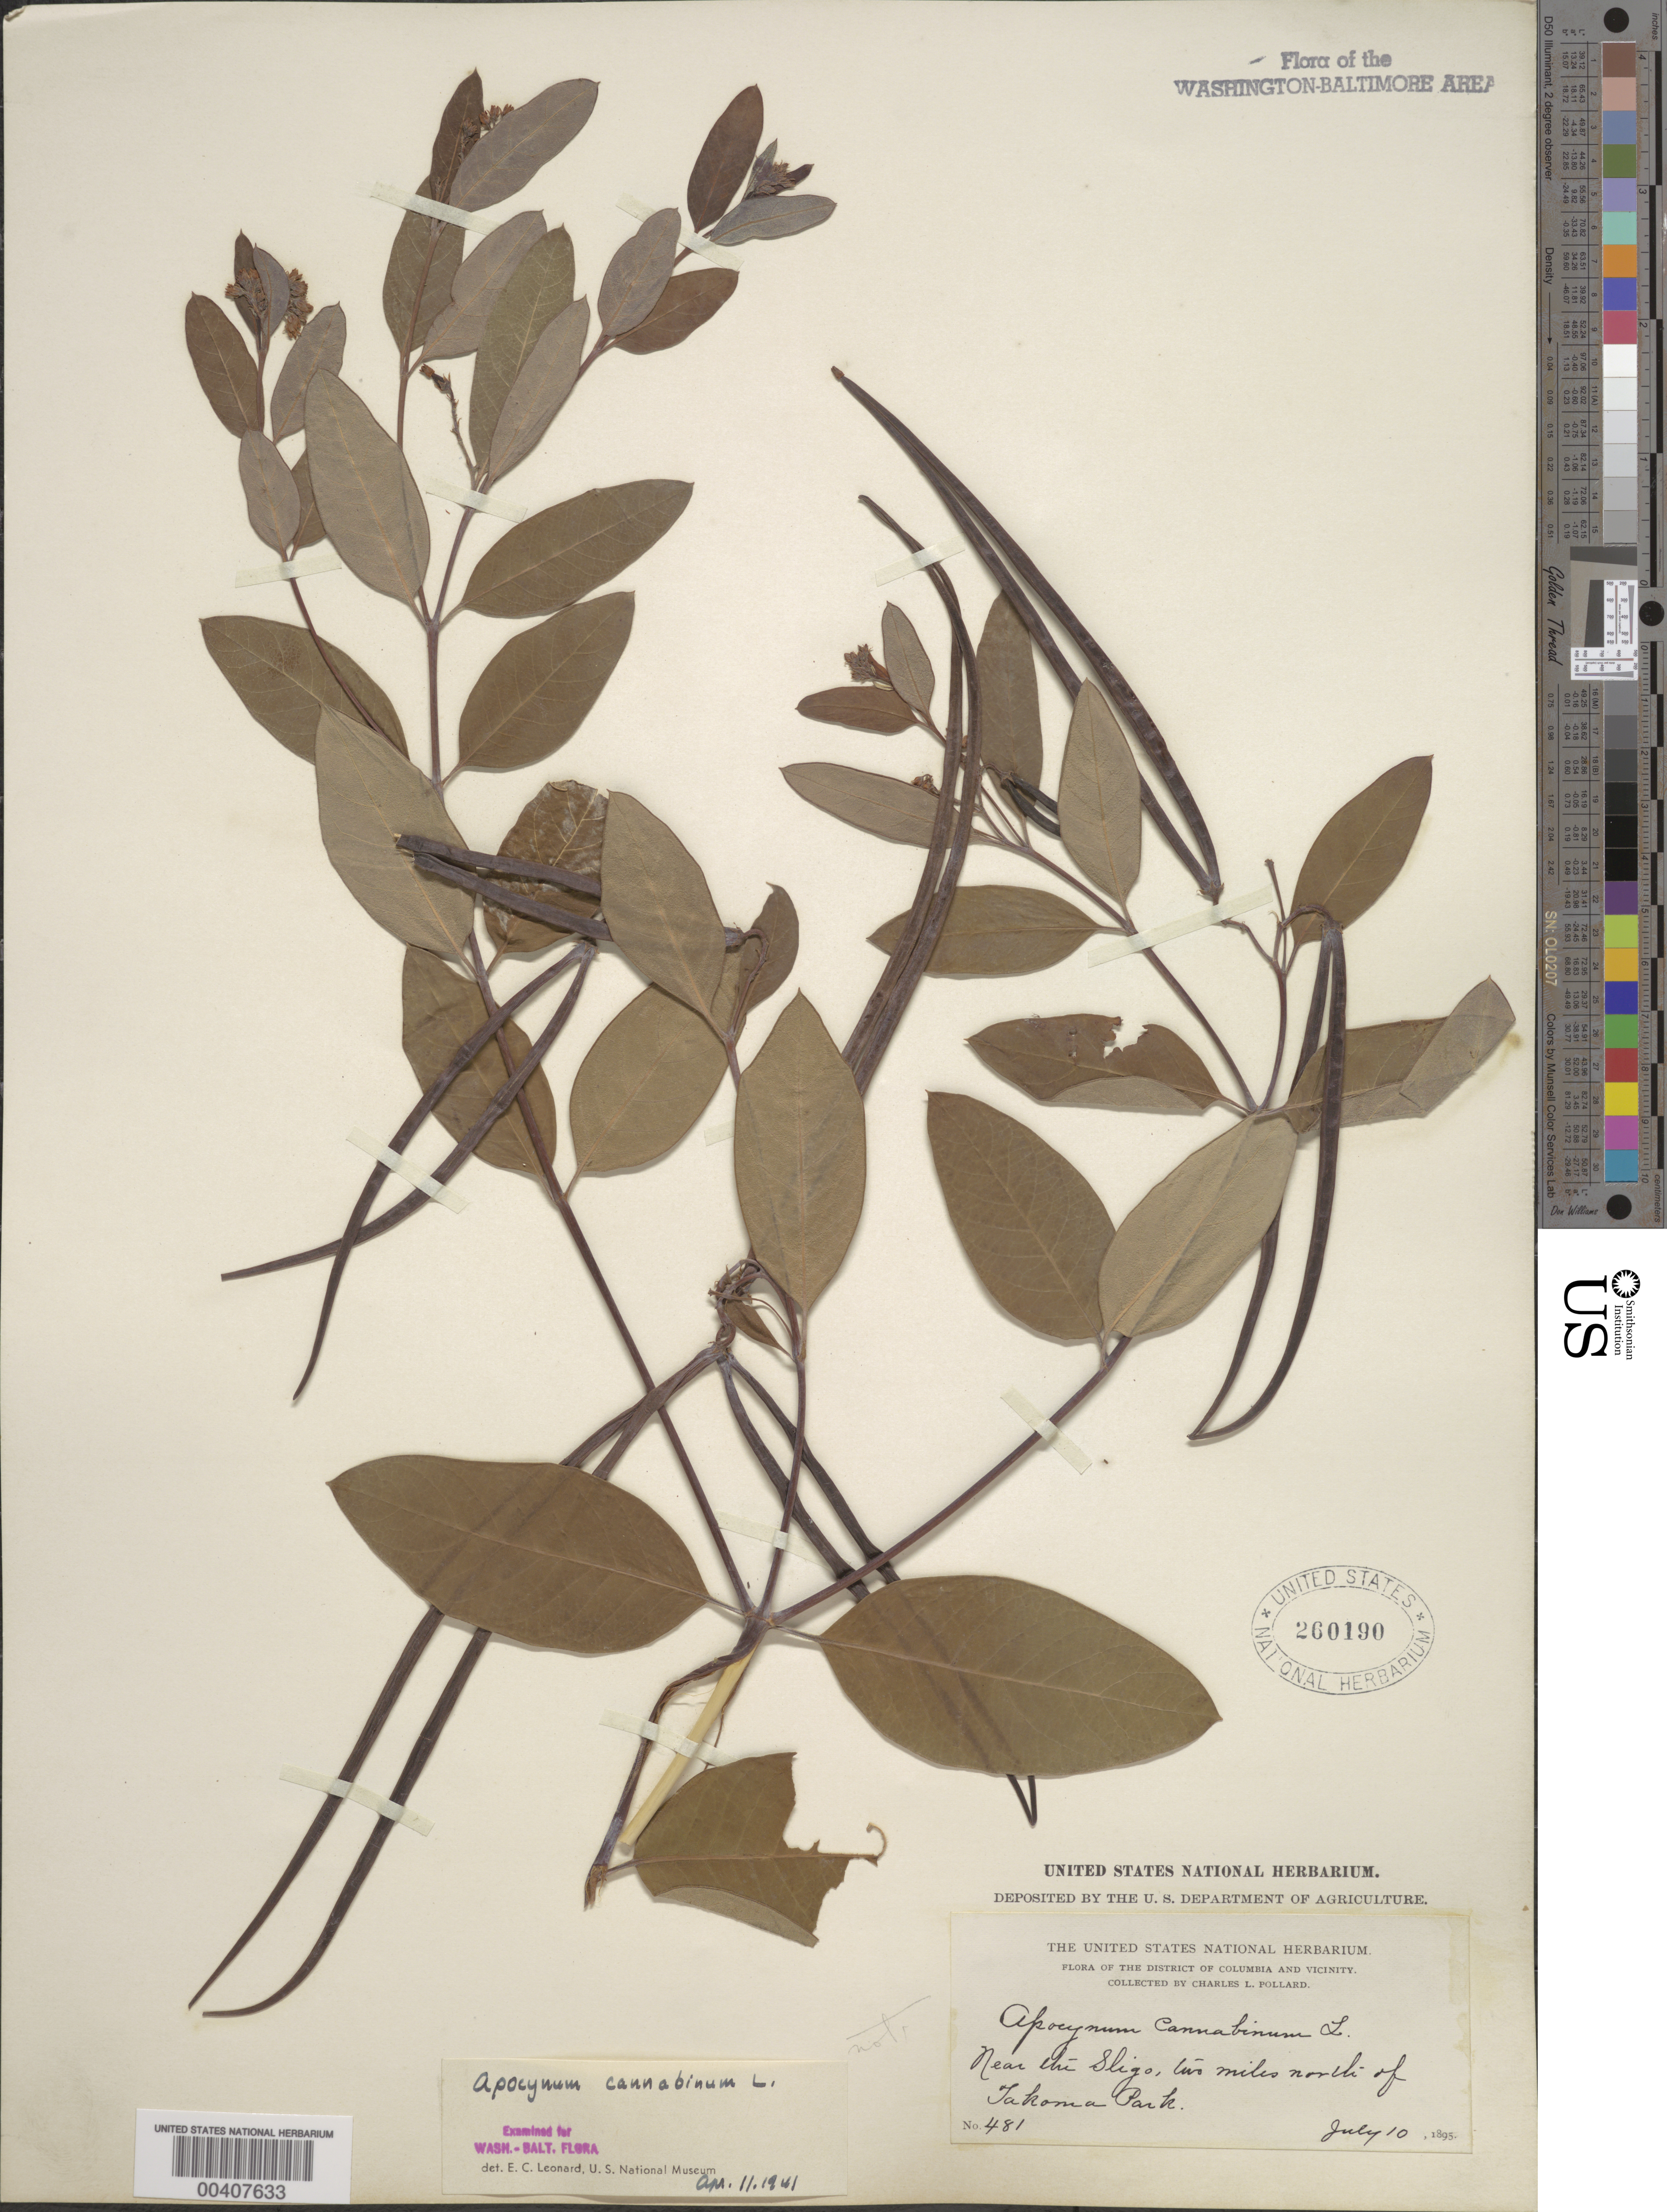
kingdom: Plantae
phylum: Tracheophyta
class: Magnoliopsida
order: Gentianales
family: Apocynaceae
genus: Apocynum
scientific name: Apocynum cannabinum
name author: L.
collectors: C. L. Pollard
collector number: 481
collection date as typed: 10 Jul 1895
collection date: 1895-07-10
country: United States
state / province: Maryland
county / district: Montgomery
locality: Near the Sligo, north of Takoma Park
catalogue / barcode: US 260190